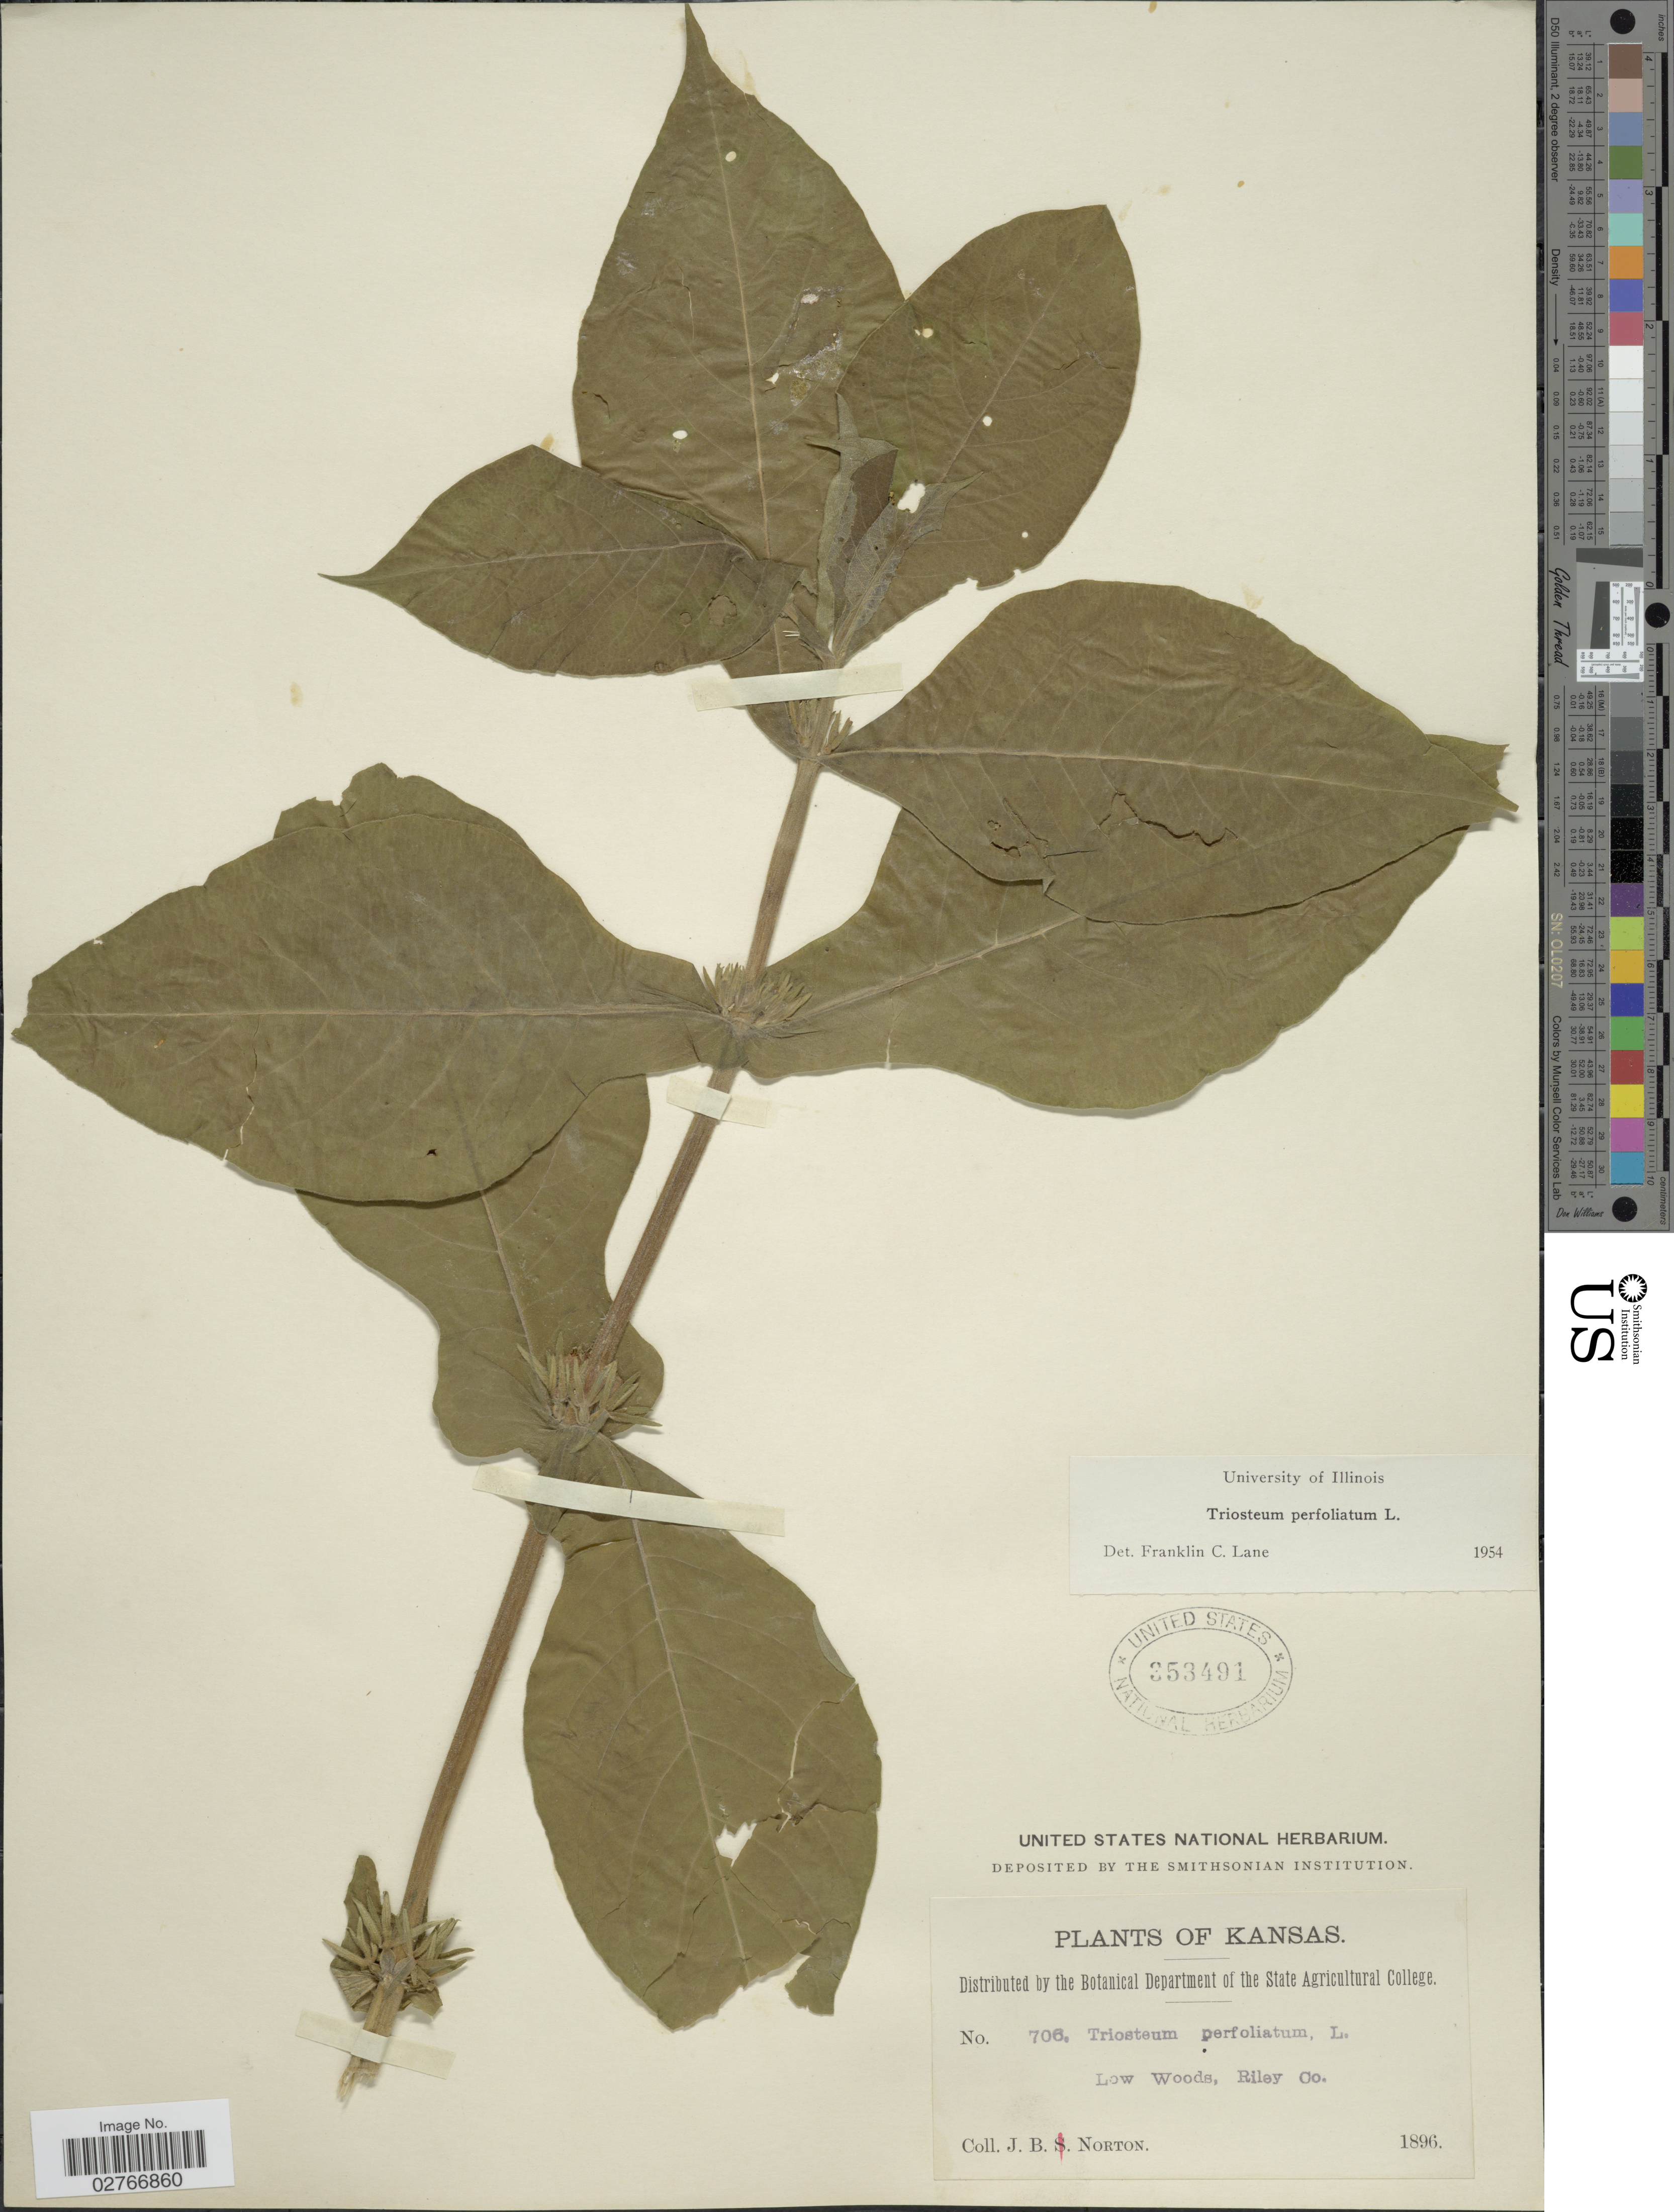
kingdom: Plantae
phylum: Tracheophyta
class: Magnoliopsida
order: Dipsacales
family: Caprifoliaceae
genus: Triosteum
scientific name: Triosteum perfoliatum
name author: L.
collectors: J. B. Norton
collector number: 706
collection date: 1896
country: United States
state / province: Kansas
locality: Low Woods, Riley Co.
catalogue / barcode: US 353491